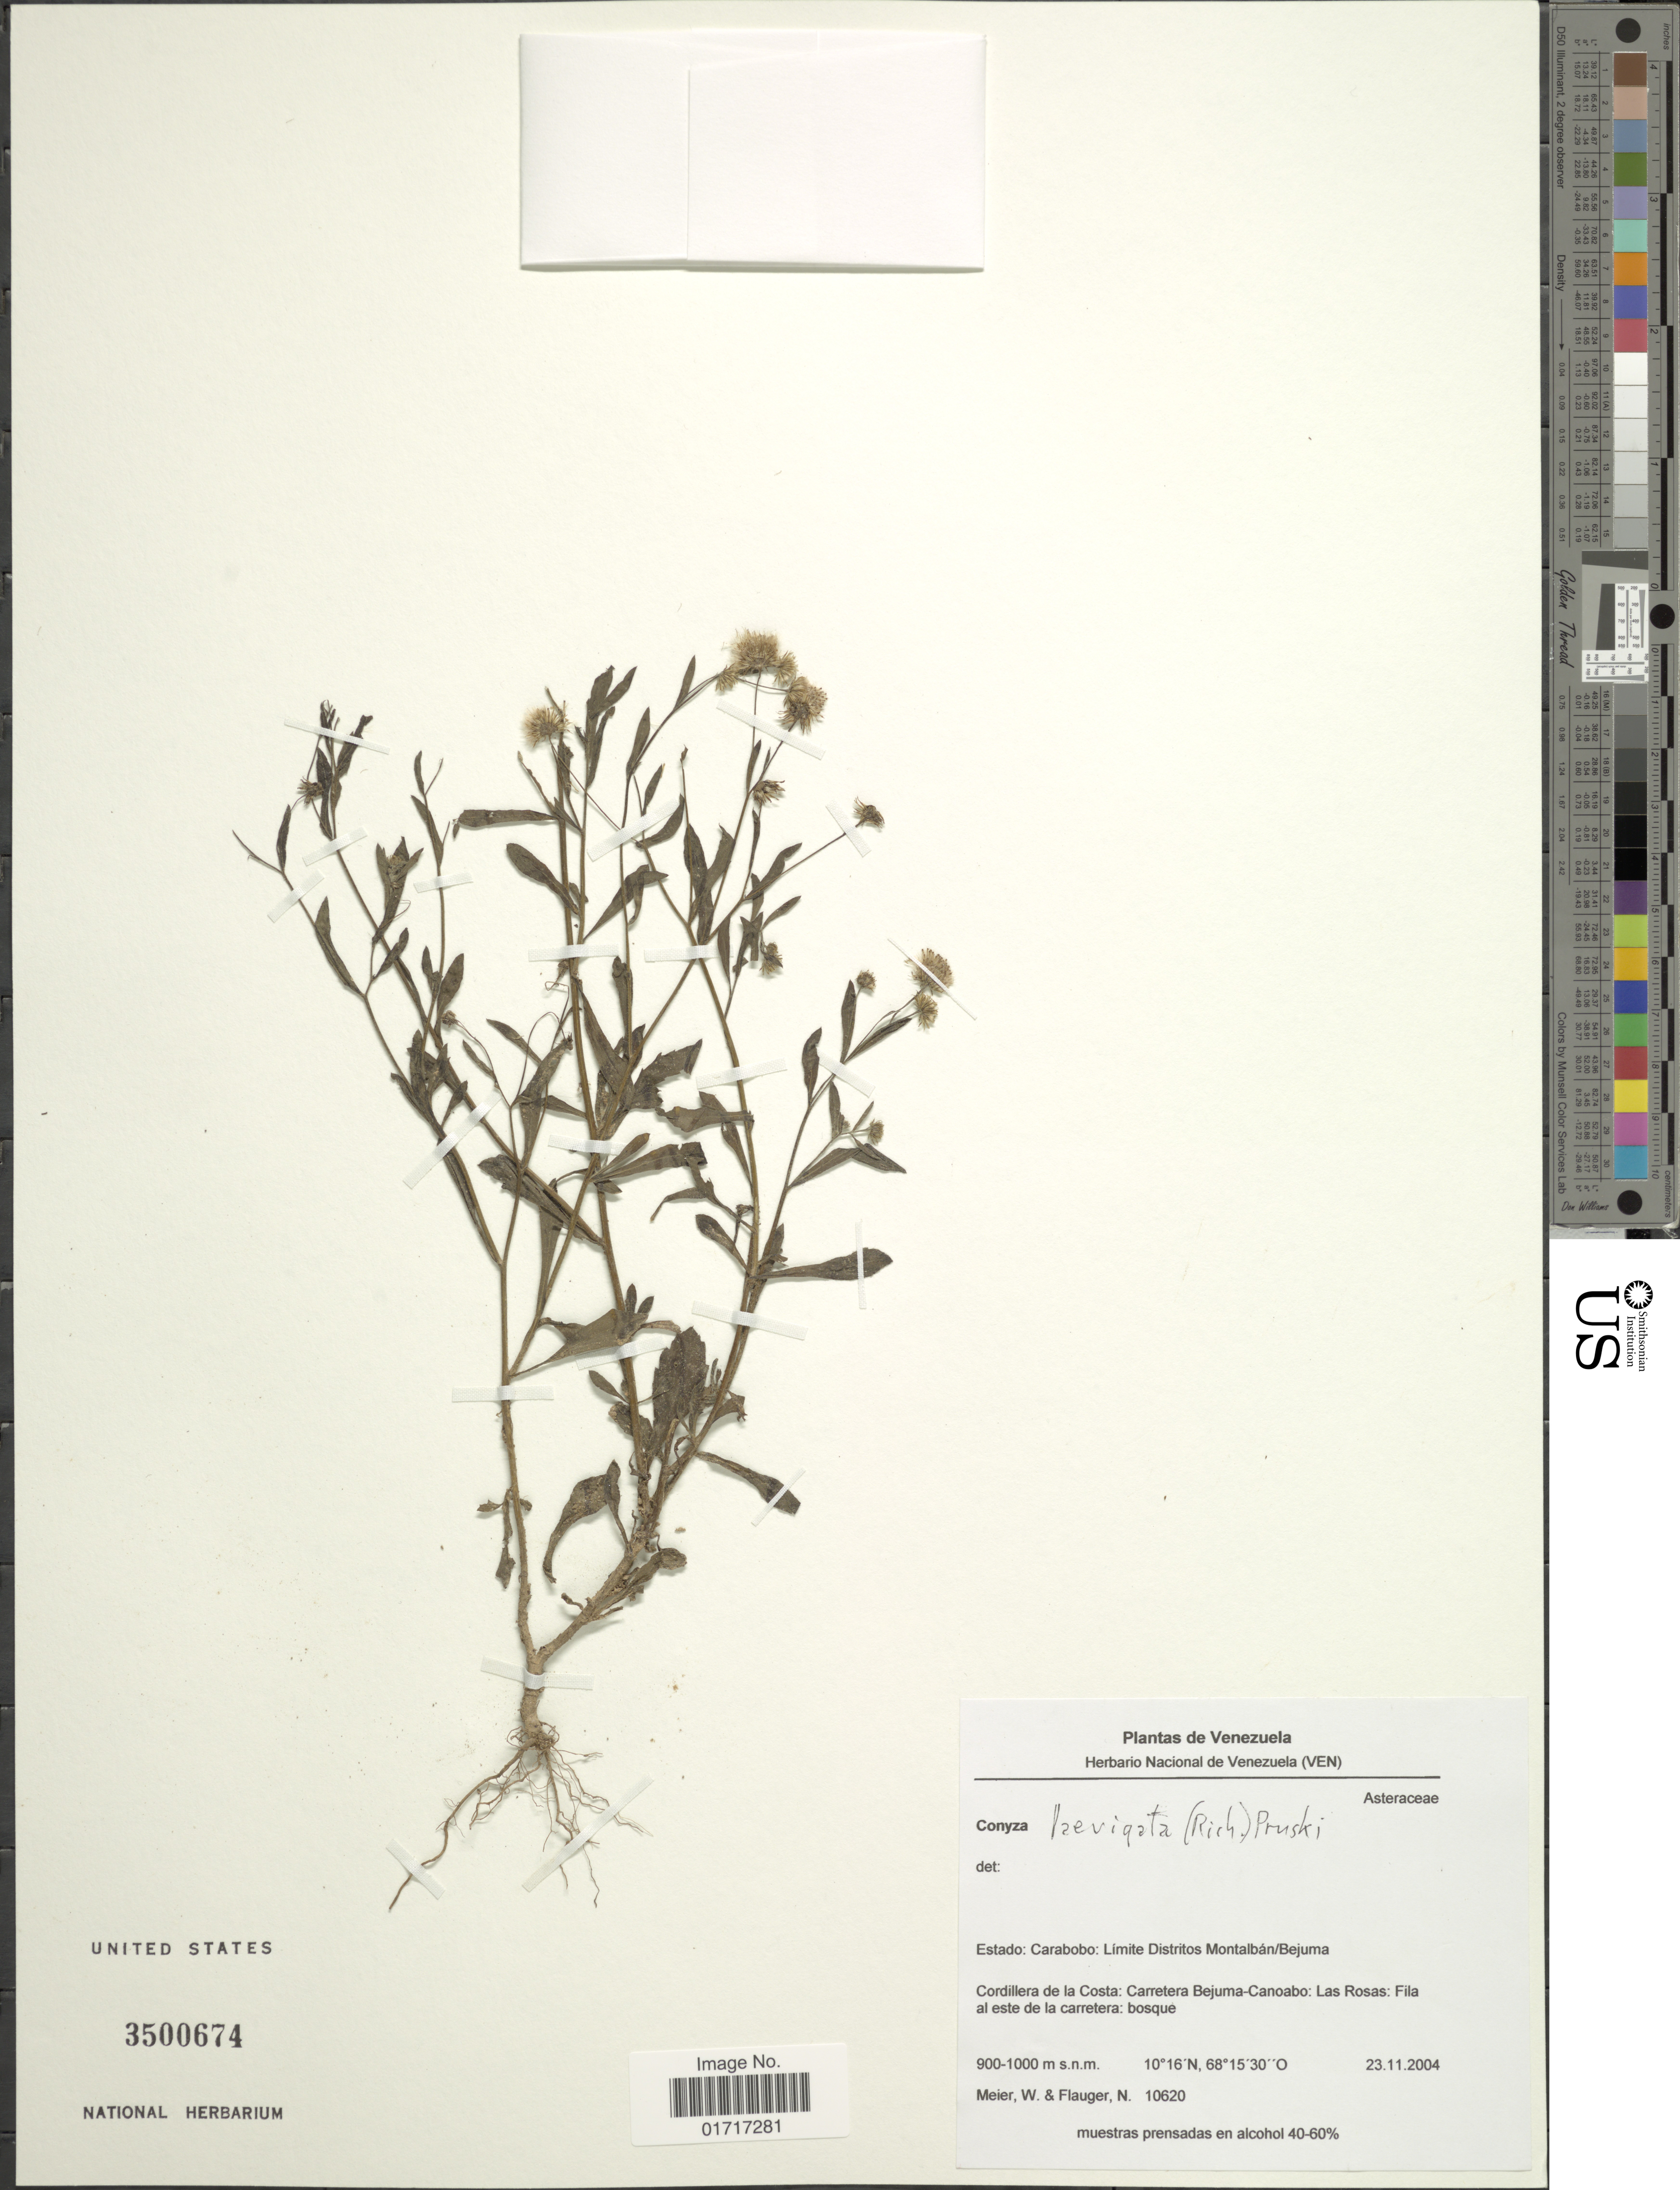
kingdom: Plantae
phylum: Tracheophyta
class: Magnoliopsida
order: Asterales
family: Asteraceae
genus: Conyza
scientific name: Conyza laevigata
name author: (Rich.) Pruski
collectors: W. Meier & N. Flauger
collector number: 10620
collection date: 2004-11-23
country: Venezuela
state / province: Carabobo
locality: Estado: Carabobo: Limite Distritos Montalban/Bejuma, Cordillera de la Costa:Carretera Bejuma-Canoabo: Las Rosas: Fila al este de la carretera.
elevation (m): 900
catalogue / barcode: US 3500674